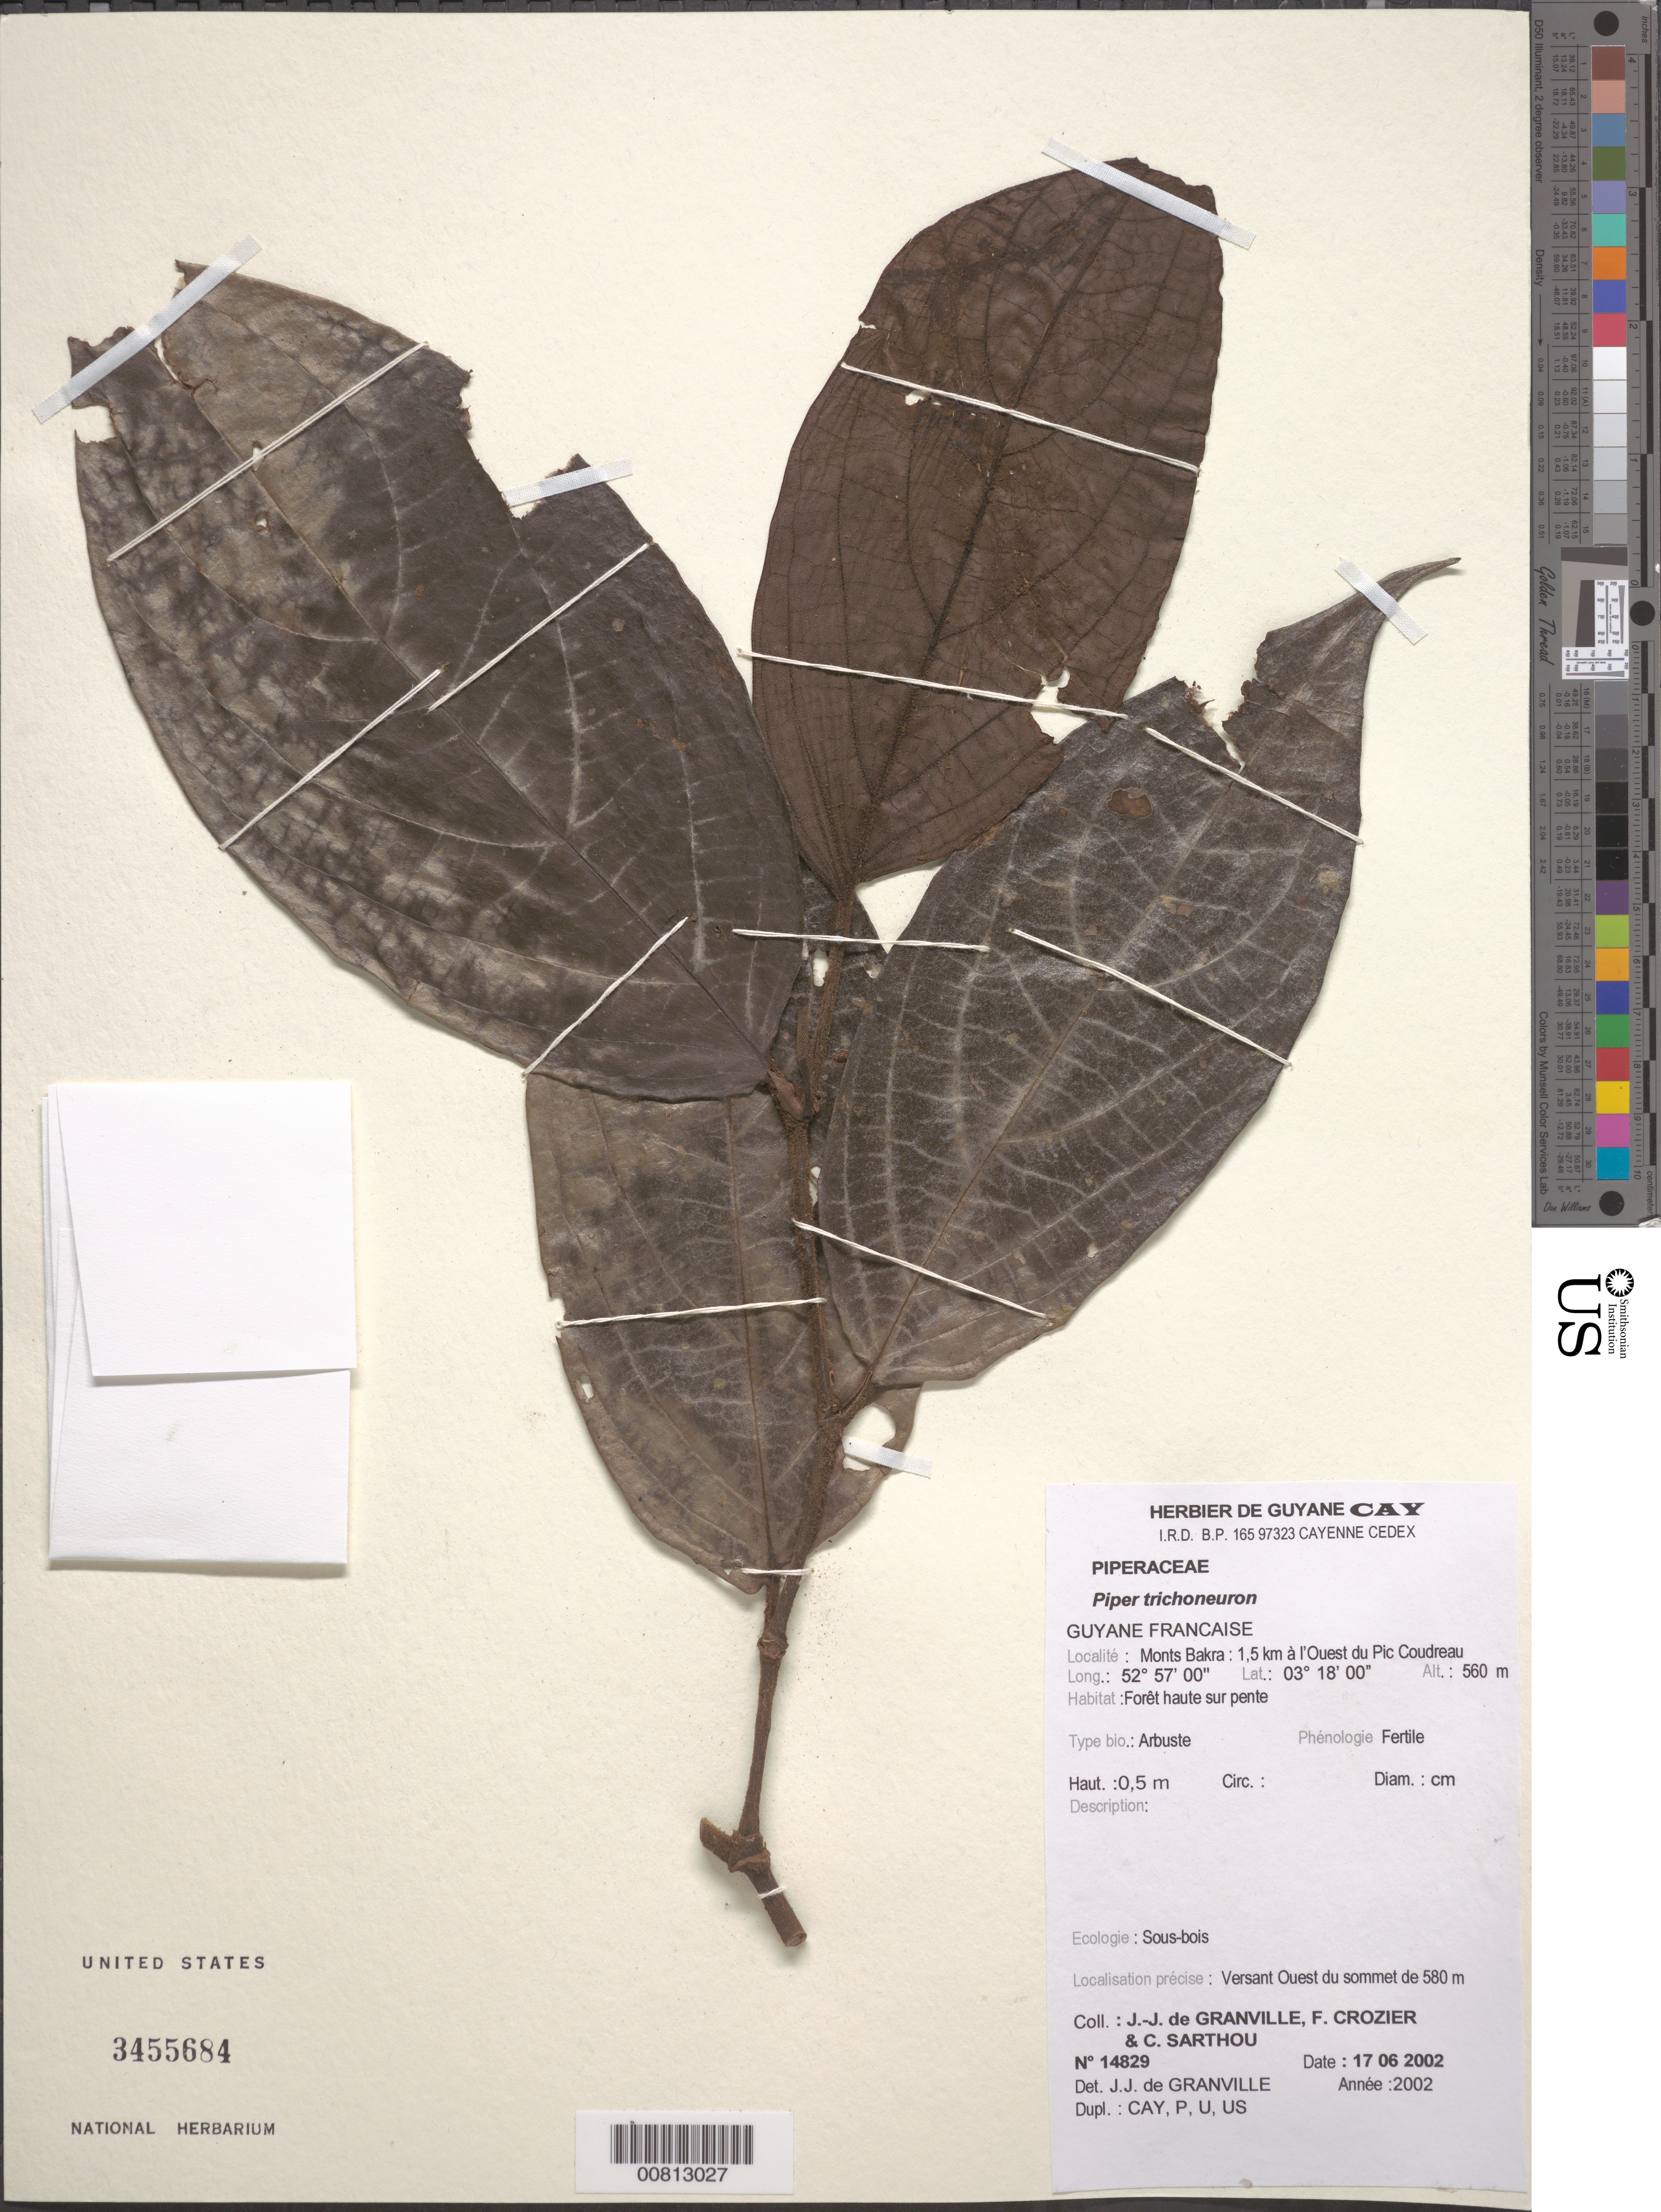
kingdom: Plantae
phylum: Tracheophyta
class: Magnoliopsida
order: Piperales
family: Piperaceae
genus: Piper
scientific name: Piper trichoneuron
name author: (Miq.) C. DC.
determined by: Granville, J. J. de, (CAY), Institut de Recherche pour le Developpement (IRD) (FRENCH GUIANA)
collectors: J.-J. de Granville, F. Crozier & C. Sarthou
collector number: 14829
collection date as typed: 17-Jun-02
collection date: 2002-06-17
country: French Guiana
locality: Monts Bakra, 1.5 km a l'Ouest du Pic Coudreau, versant ouest du sommet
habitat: Forêt haute sur pente; sous bois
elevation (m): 580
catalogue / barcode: US 3455684